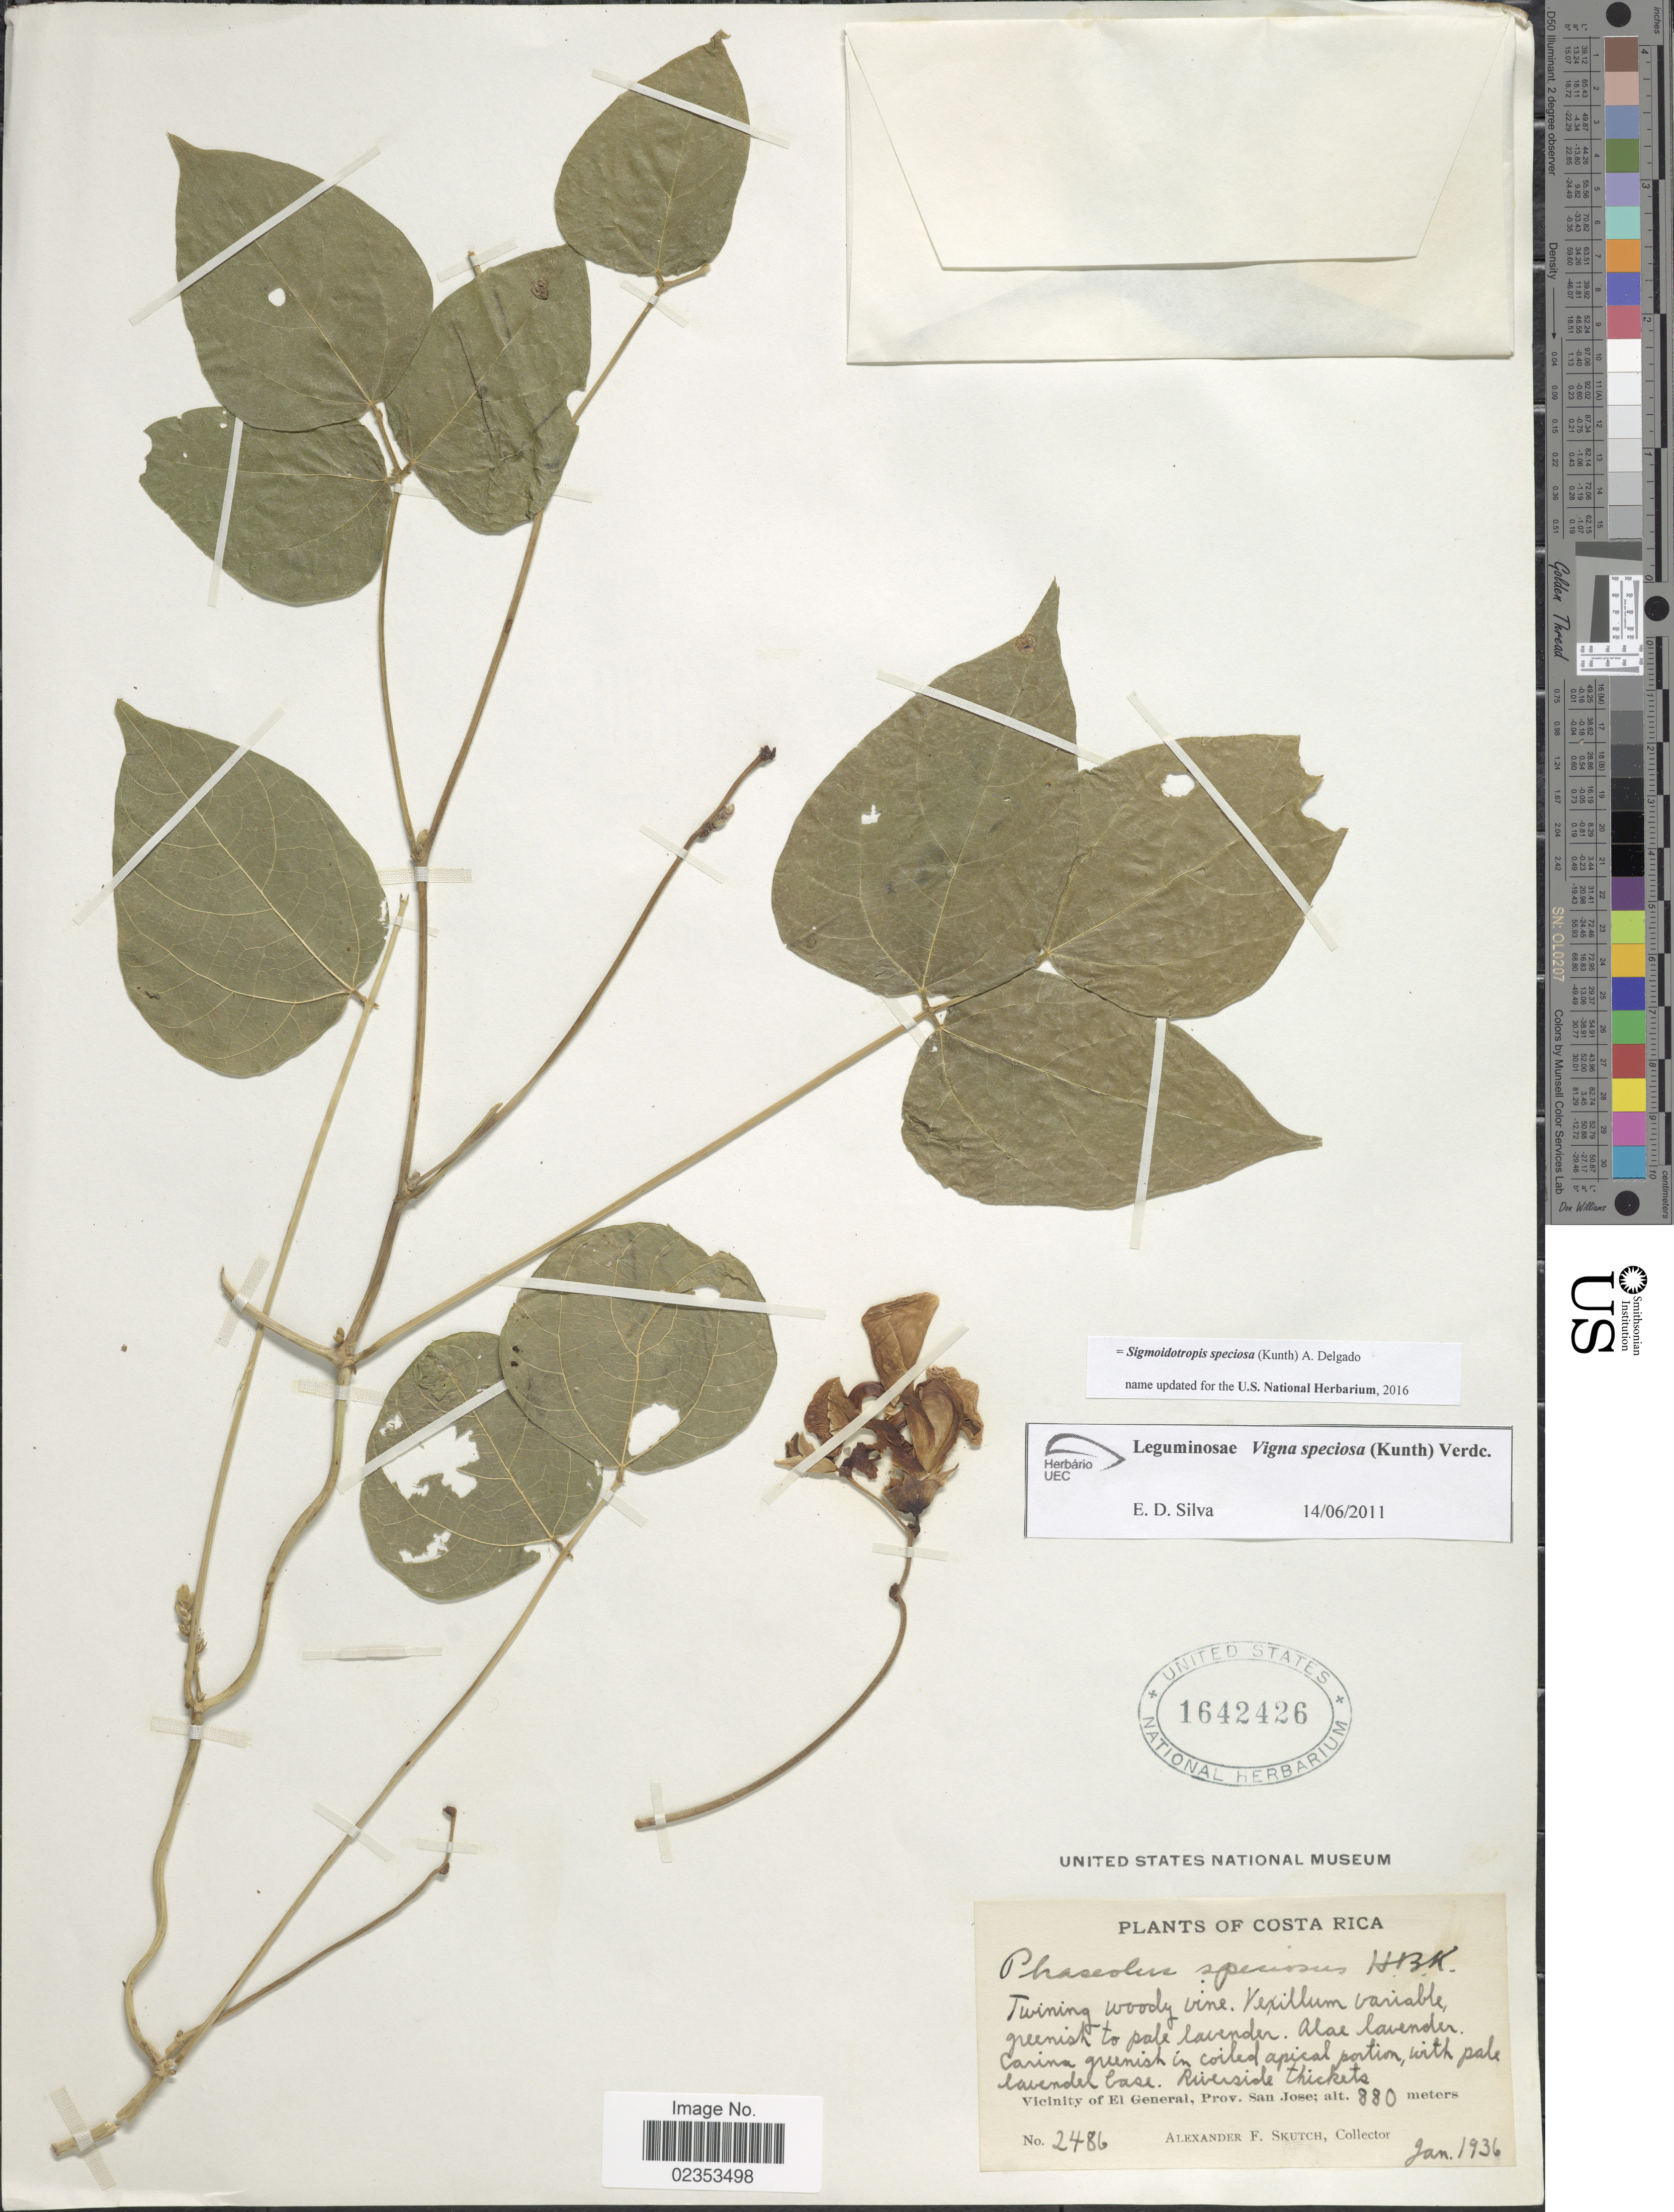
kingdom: Plantae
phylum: Tracheophyta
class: Magnoliopsida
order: Fabales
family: Fabaceae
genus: Sigmoidotropis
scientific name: Sigmoidotropis speciosa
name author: (Kunth) A. Delgado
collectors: A. F. Skutch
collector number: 2486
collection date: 1936-01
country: Costa Rica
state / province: San José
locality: Vicinity of El General.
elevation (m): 880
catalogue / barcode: US 1642426